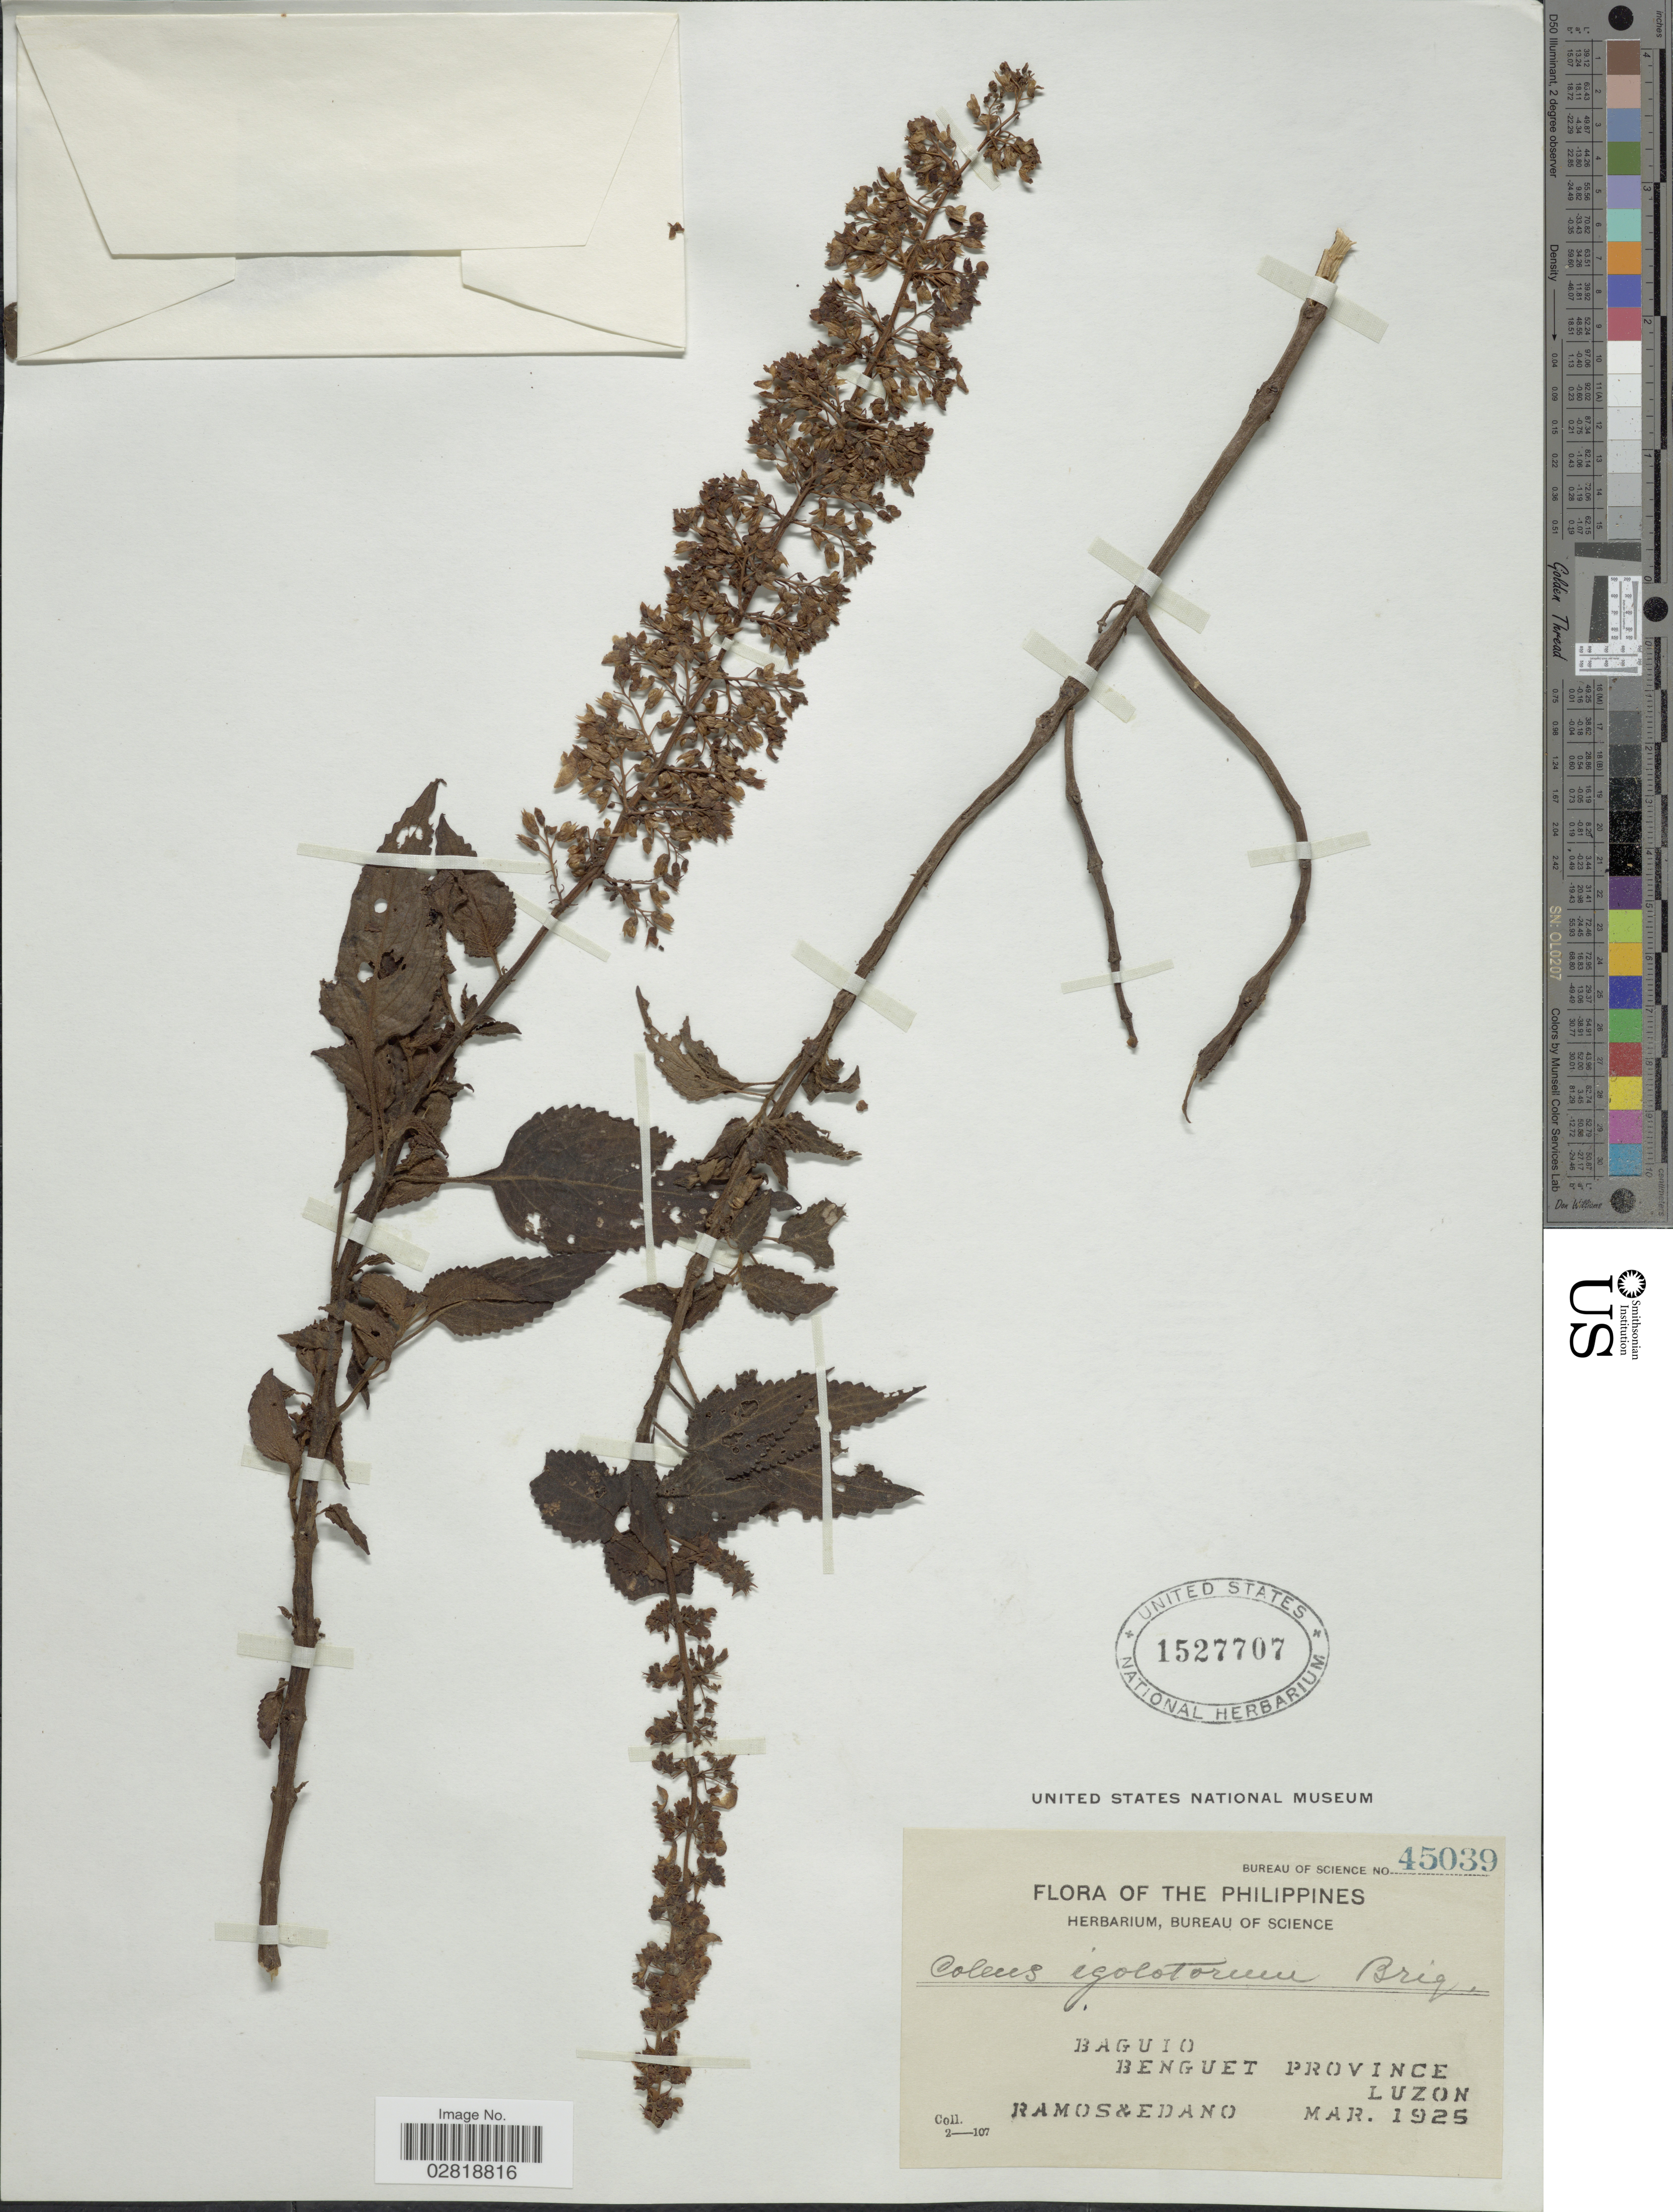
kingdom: Plantae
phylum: Tracheophyta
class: Magnoliopsida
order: Lamiales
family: Lamiaceae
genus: Plectranthus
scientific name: Plectranthus scutellarioides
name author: (L.) R. Br.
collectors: Ramos & -. Edano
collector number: Bureau of Science 45039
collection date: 1925-03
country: Philippines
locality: Baguio. Benguet Province. Luzon.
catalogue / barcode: US 1527707